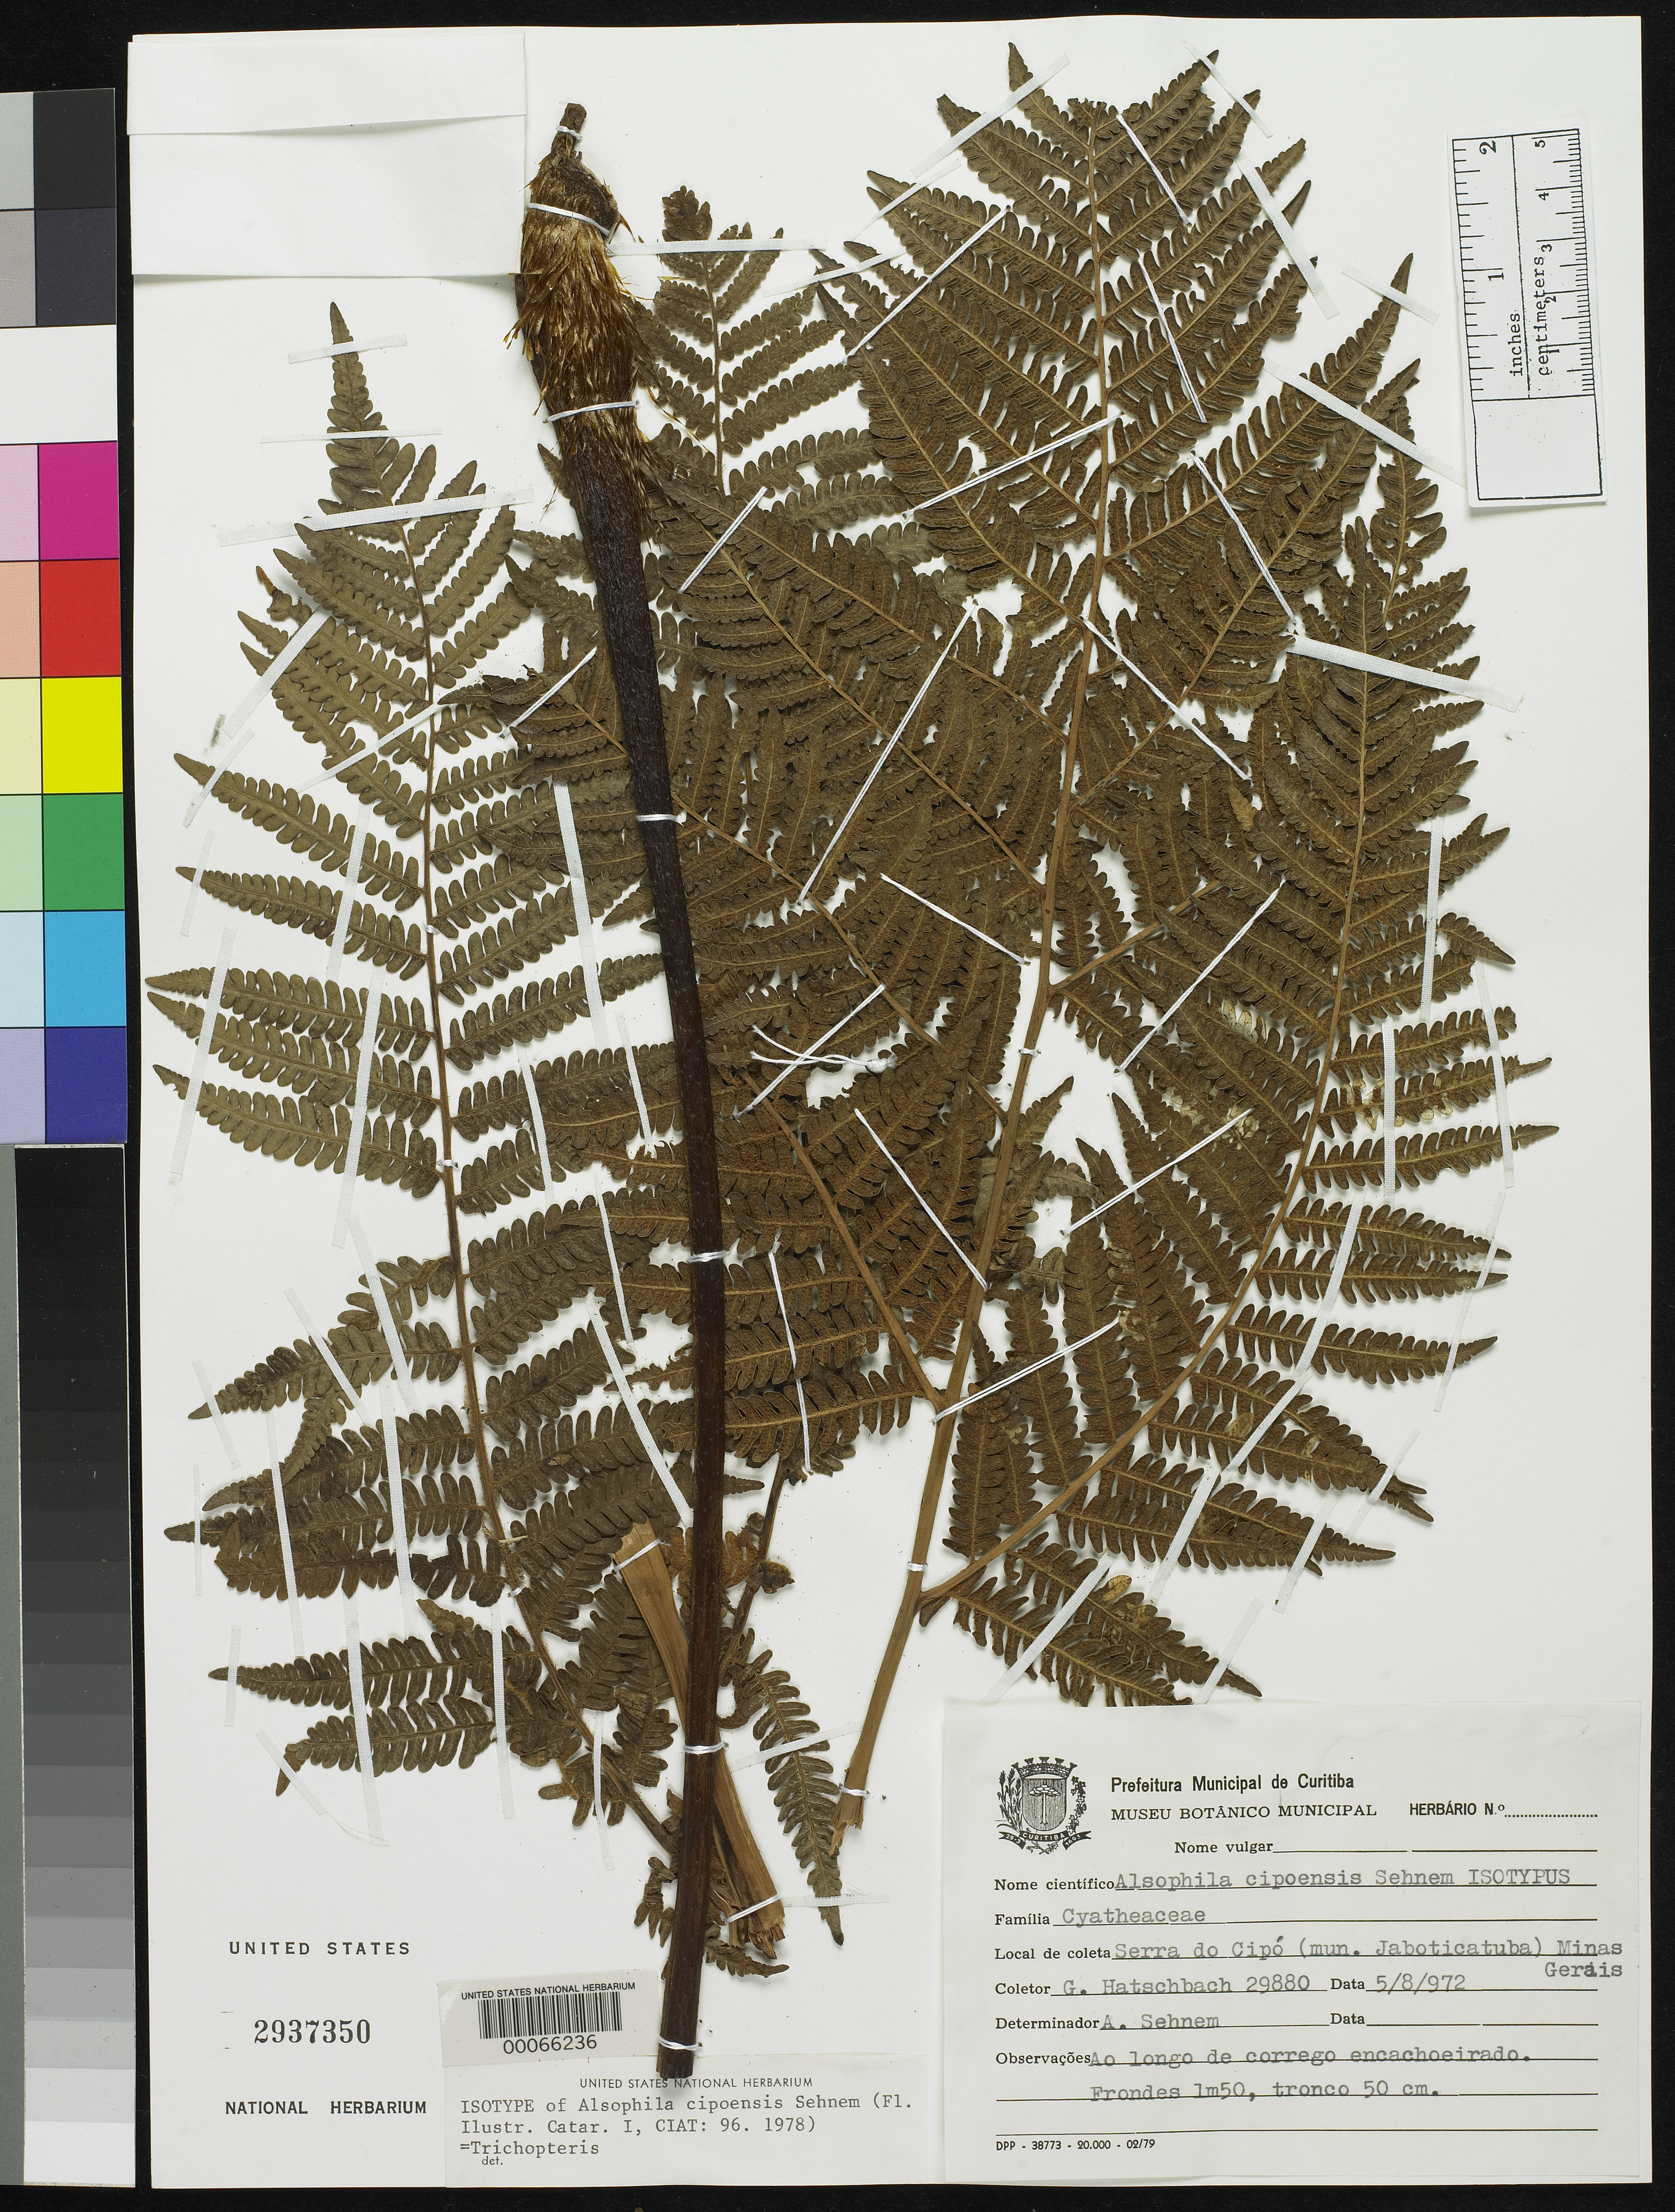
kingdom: Plantae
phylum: Tracheophyta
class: Polypodiopsida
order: Cyatheales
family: Cyatheaceae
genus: Alsophila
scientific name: Alsophila cipoensis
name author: Sehnem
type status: Isotype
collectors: G. Hatschbach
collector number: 29880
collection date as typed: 05 Aug 1972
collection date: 1972-08-05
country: Brazil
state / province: Minas Gerais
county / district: Jaboticatubas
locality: Serra do Cipo.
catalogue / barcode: US 2937350